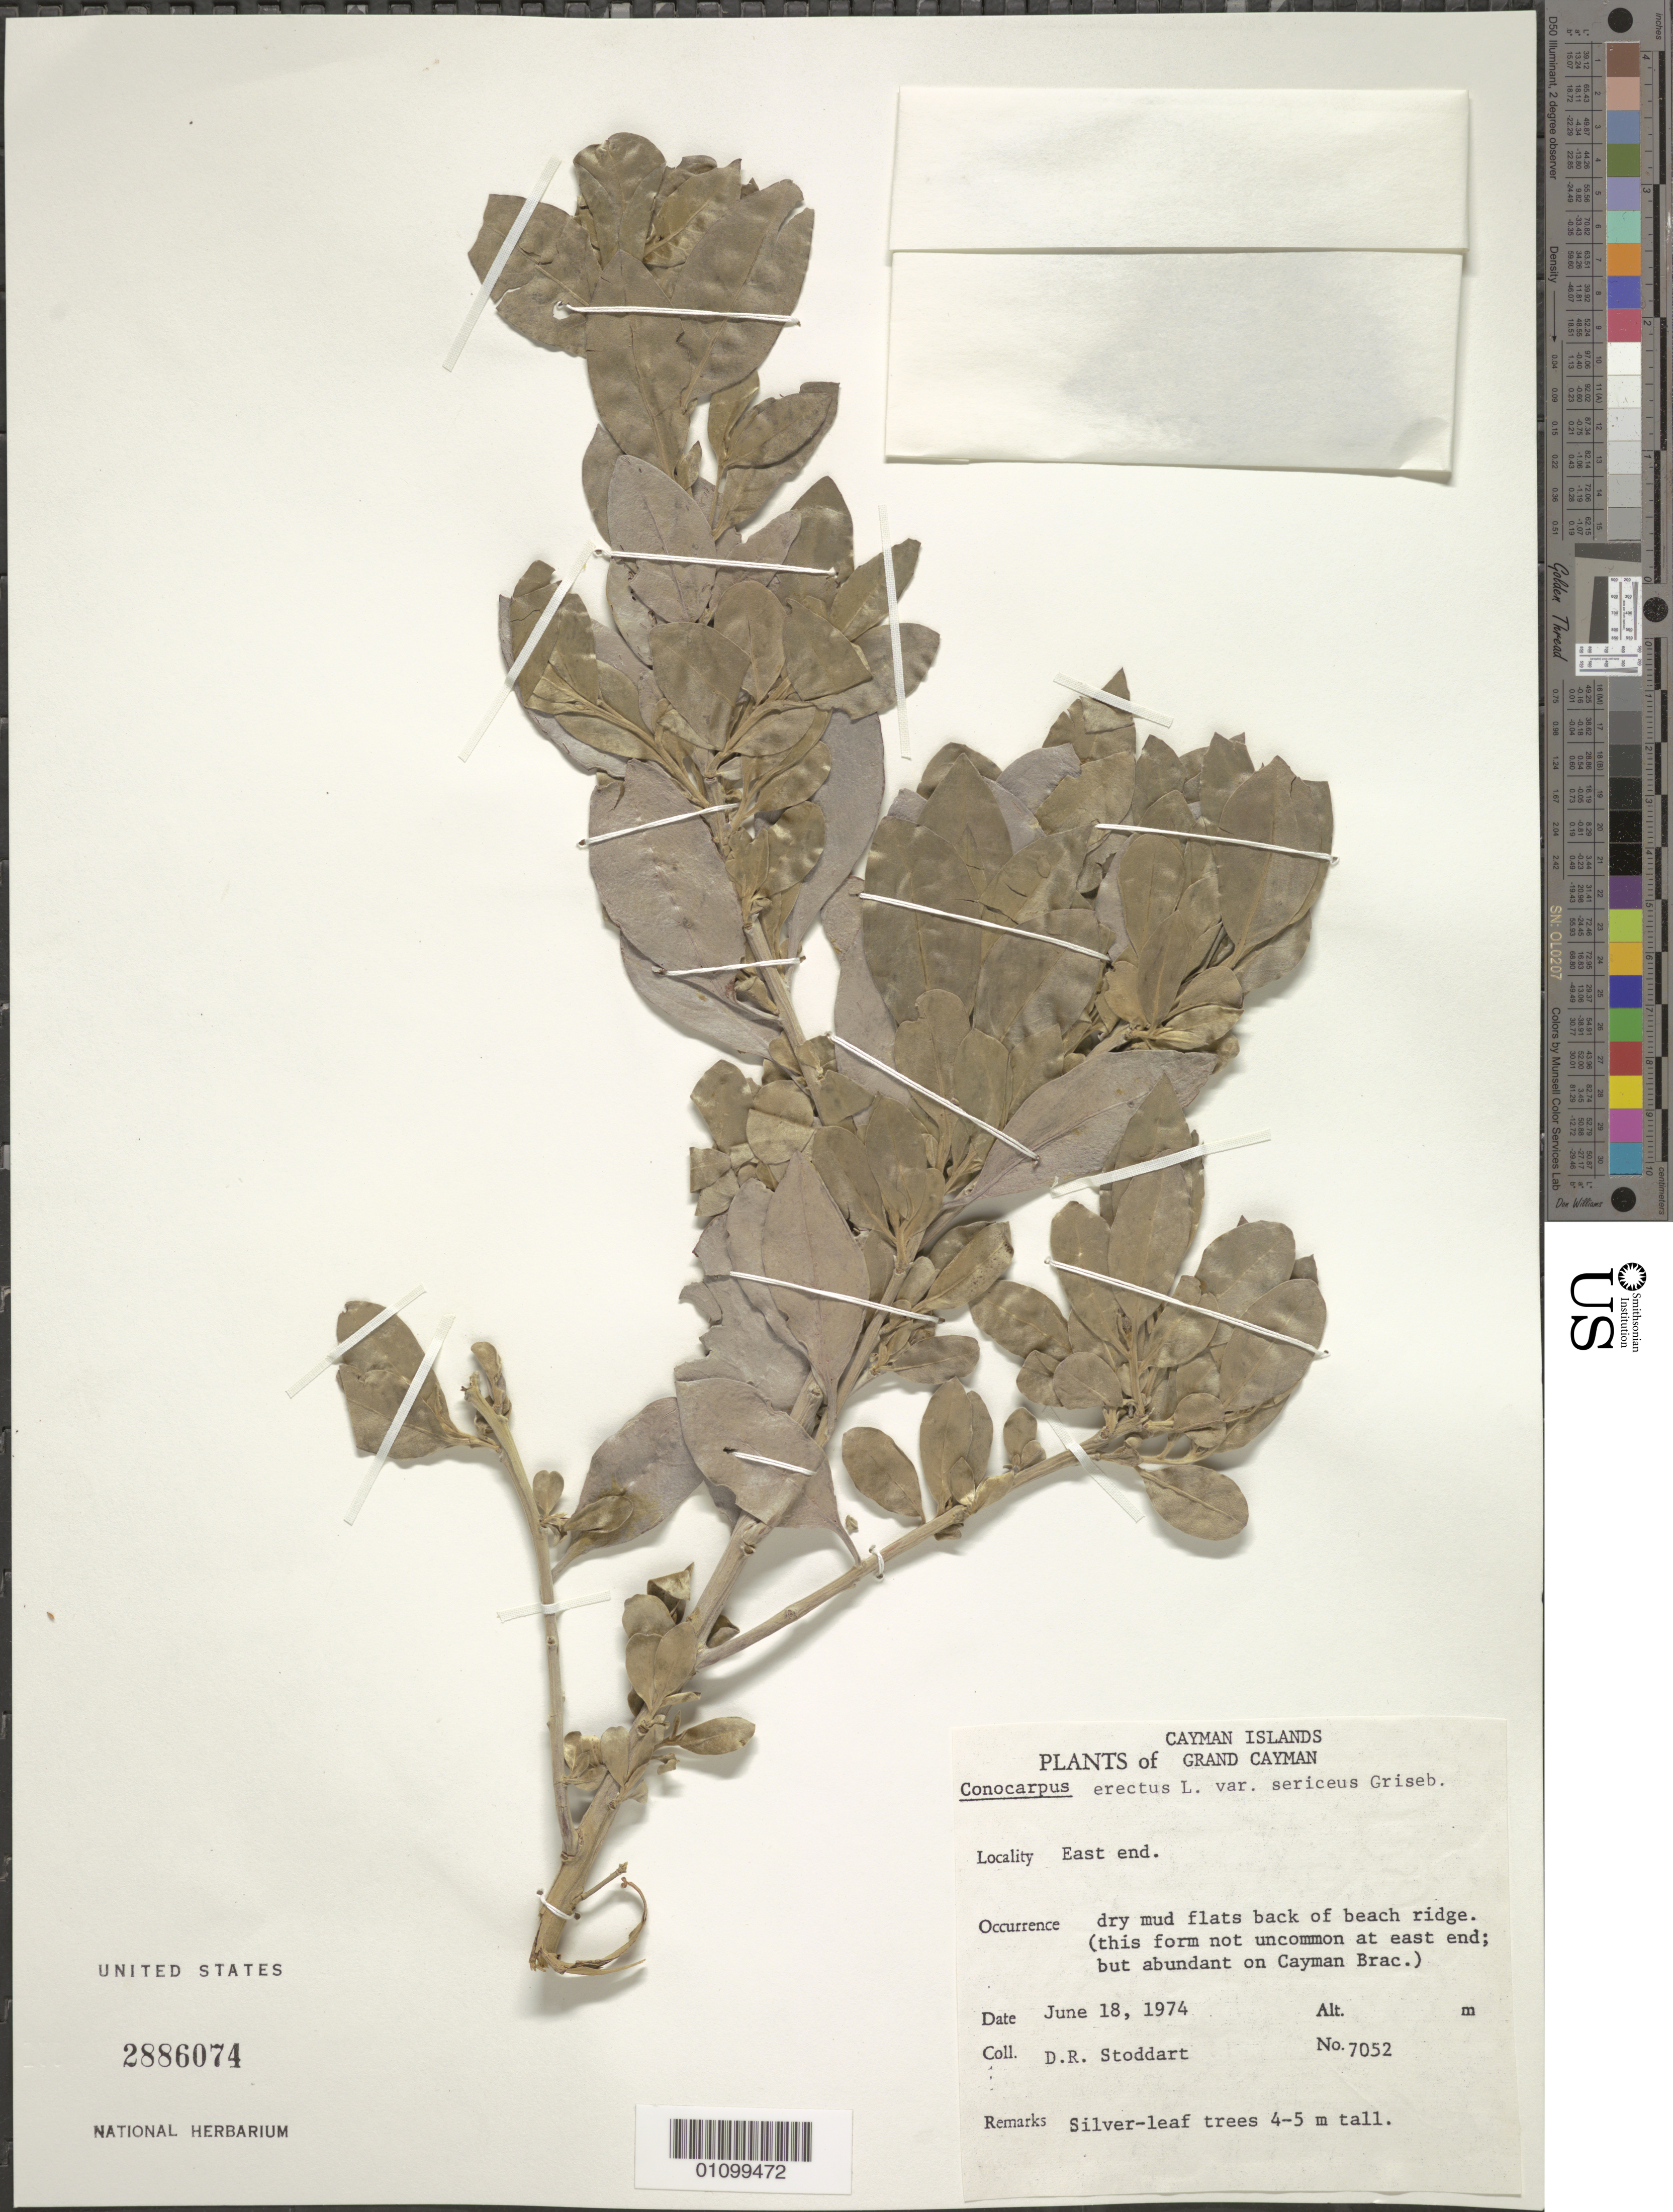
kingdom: Plantae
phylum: Tracheophyta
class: Magnoliopsida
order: Myrtales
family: Combretaceae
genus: Conocarpus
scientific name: Conocarpus erectus var. sericeus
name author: E. Forst. ex DC.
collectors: D. R. Stoddart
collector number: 7052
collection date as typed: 18 Jun 1974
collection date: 1974-06-18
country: Cayman Islands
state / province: Eastern Dist.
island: Grand Cayman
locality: Dry mud flats back of beach ridge. This form not uncommon at E end; but abundant on Cayman Brac.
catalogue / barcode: US 2886074